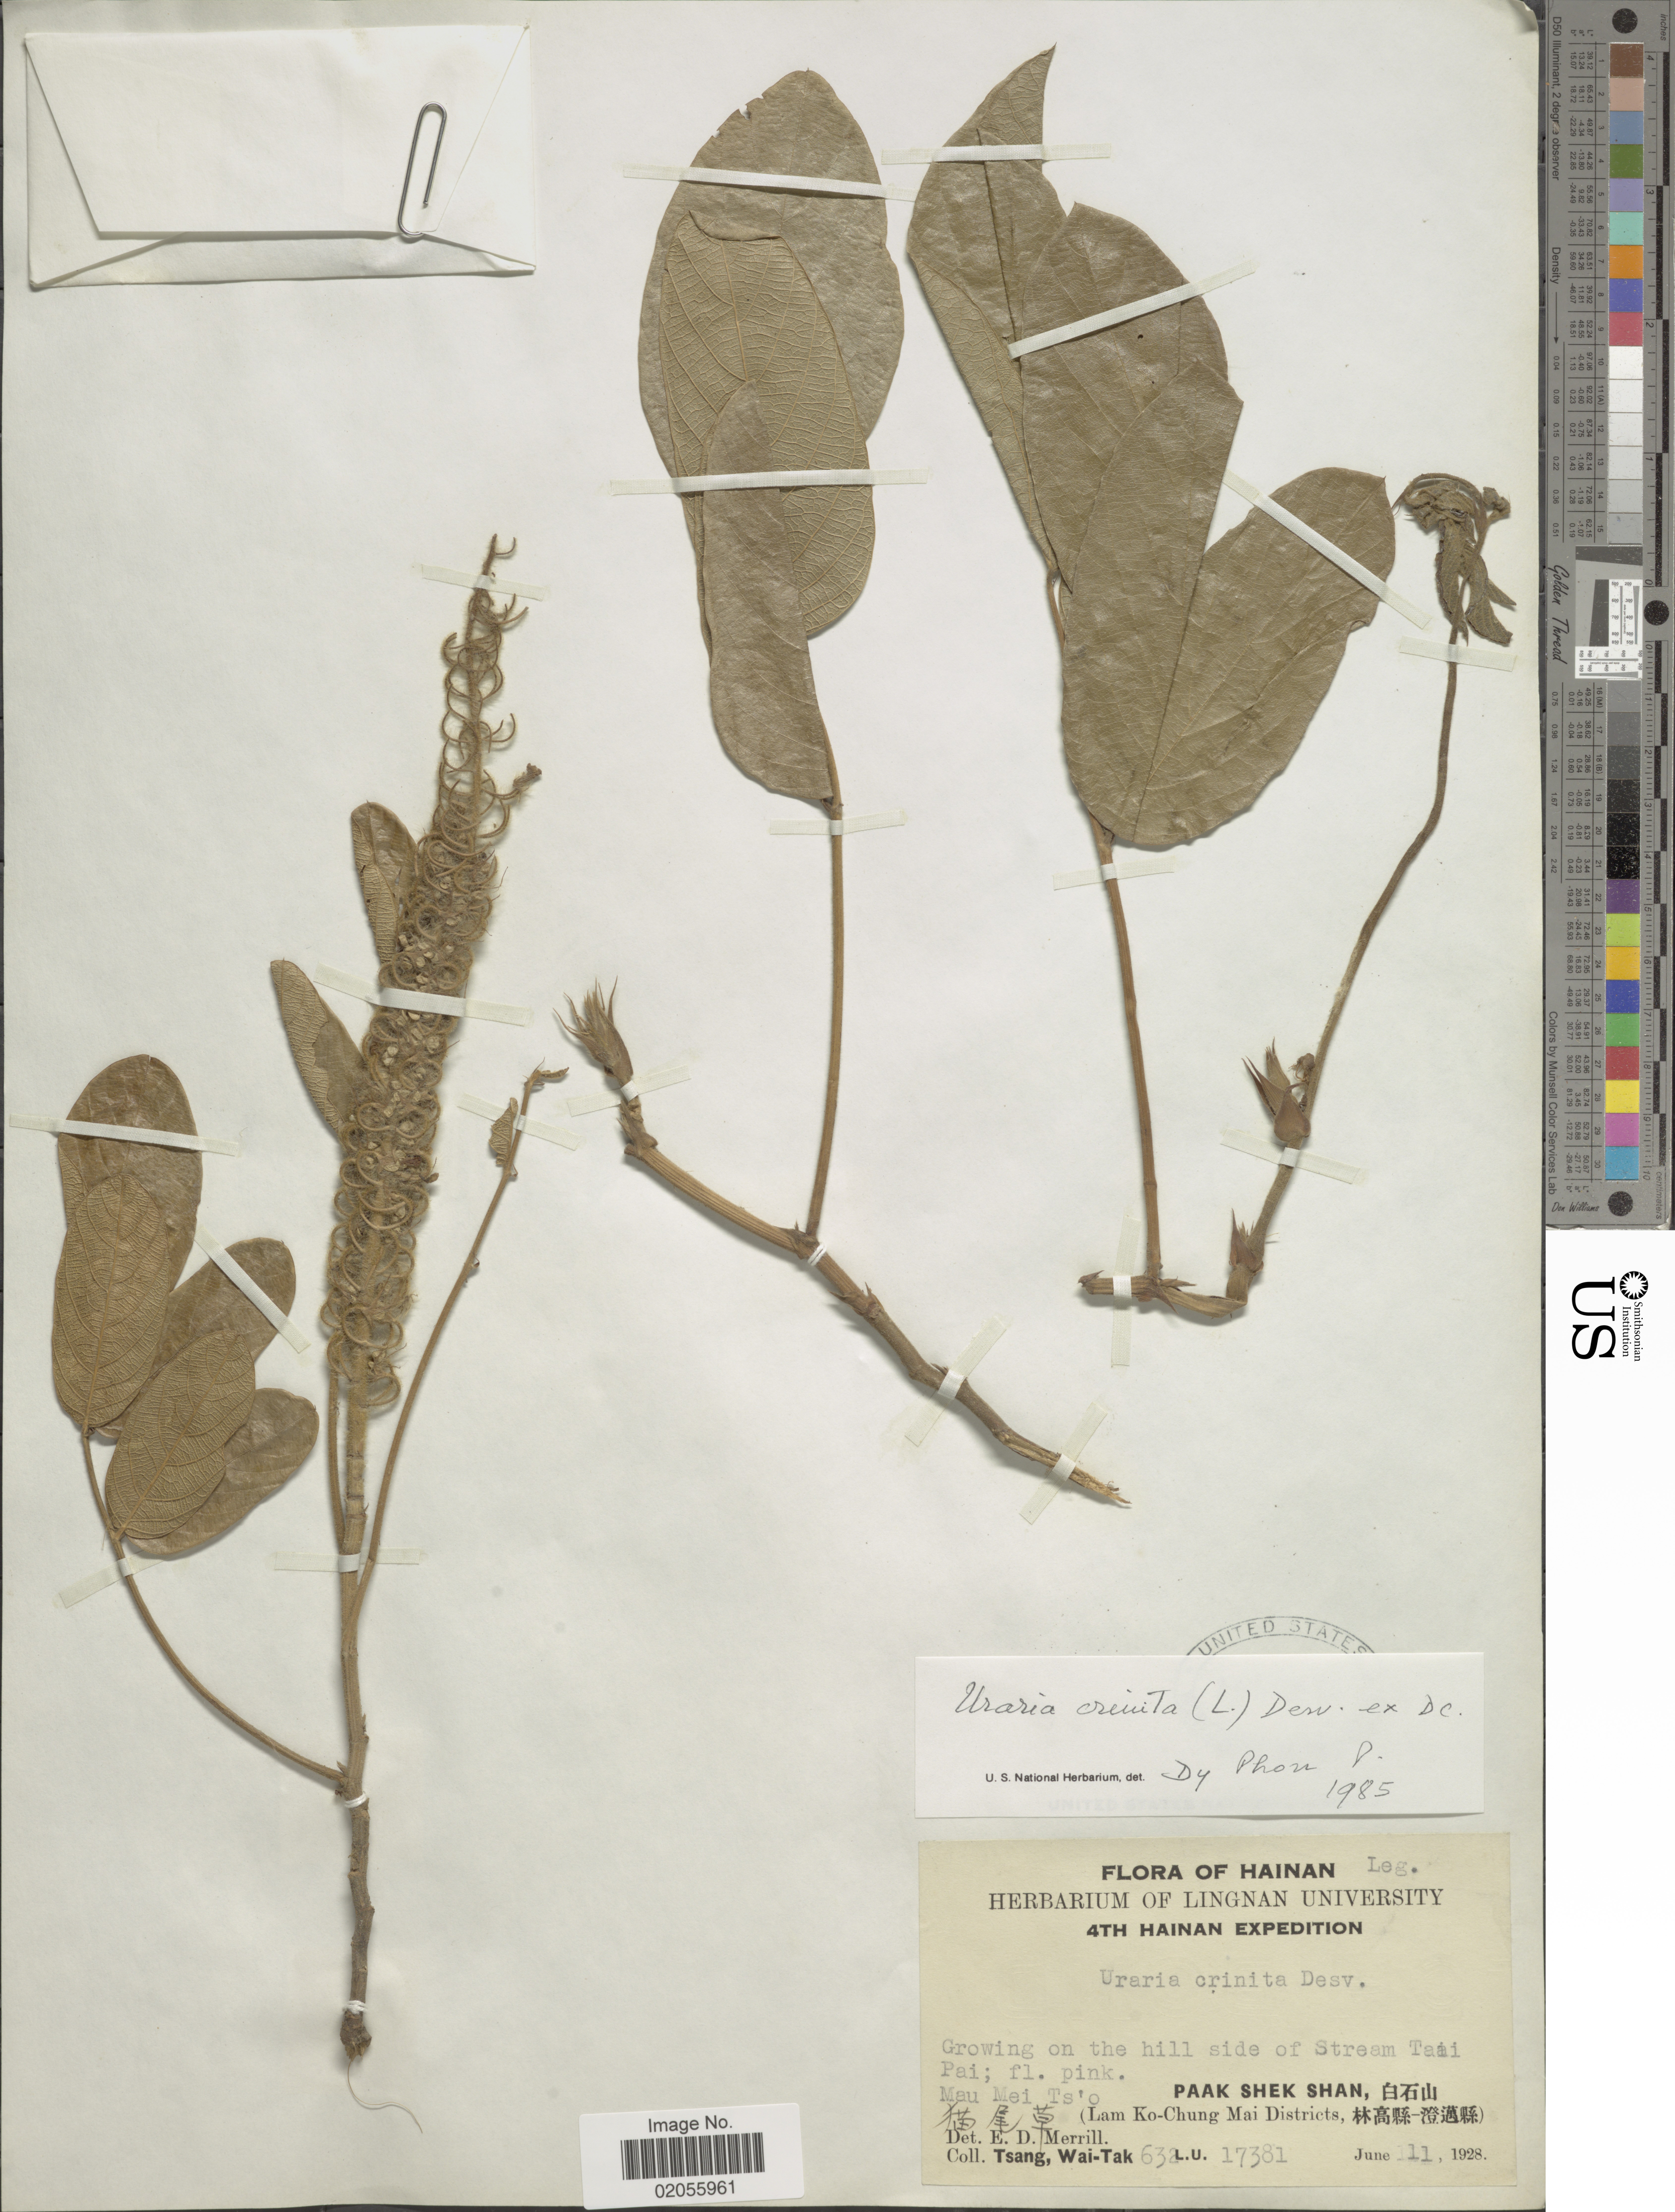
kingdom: Plantae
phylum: Tracheophyta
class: Magnoliopsida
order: Fabales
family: Fabaceae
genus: Uraria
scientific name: Uraria crinita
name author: (L.) Desv.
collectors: W. T. Tsang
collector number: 632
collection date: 1928-06-11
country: China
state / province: Hainan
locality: Hainan, On the hill side of Stream Taii Pai, Mau Mei Ts'o. Paak Shek Shan (Lam Ko-Chung Mai Districts)